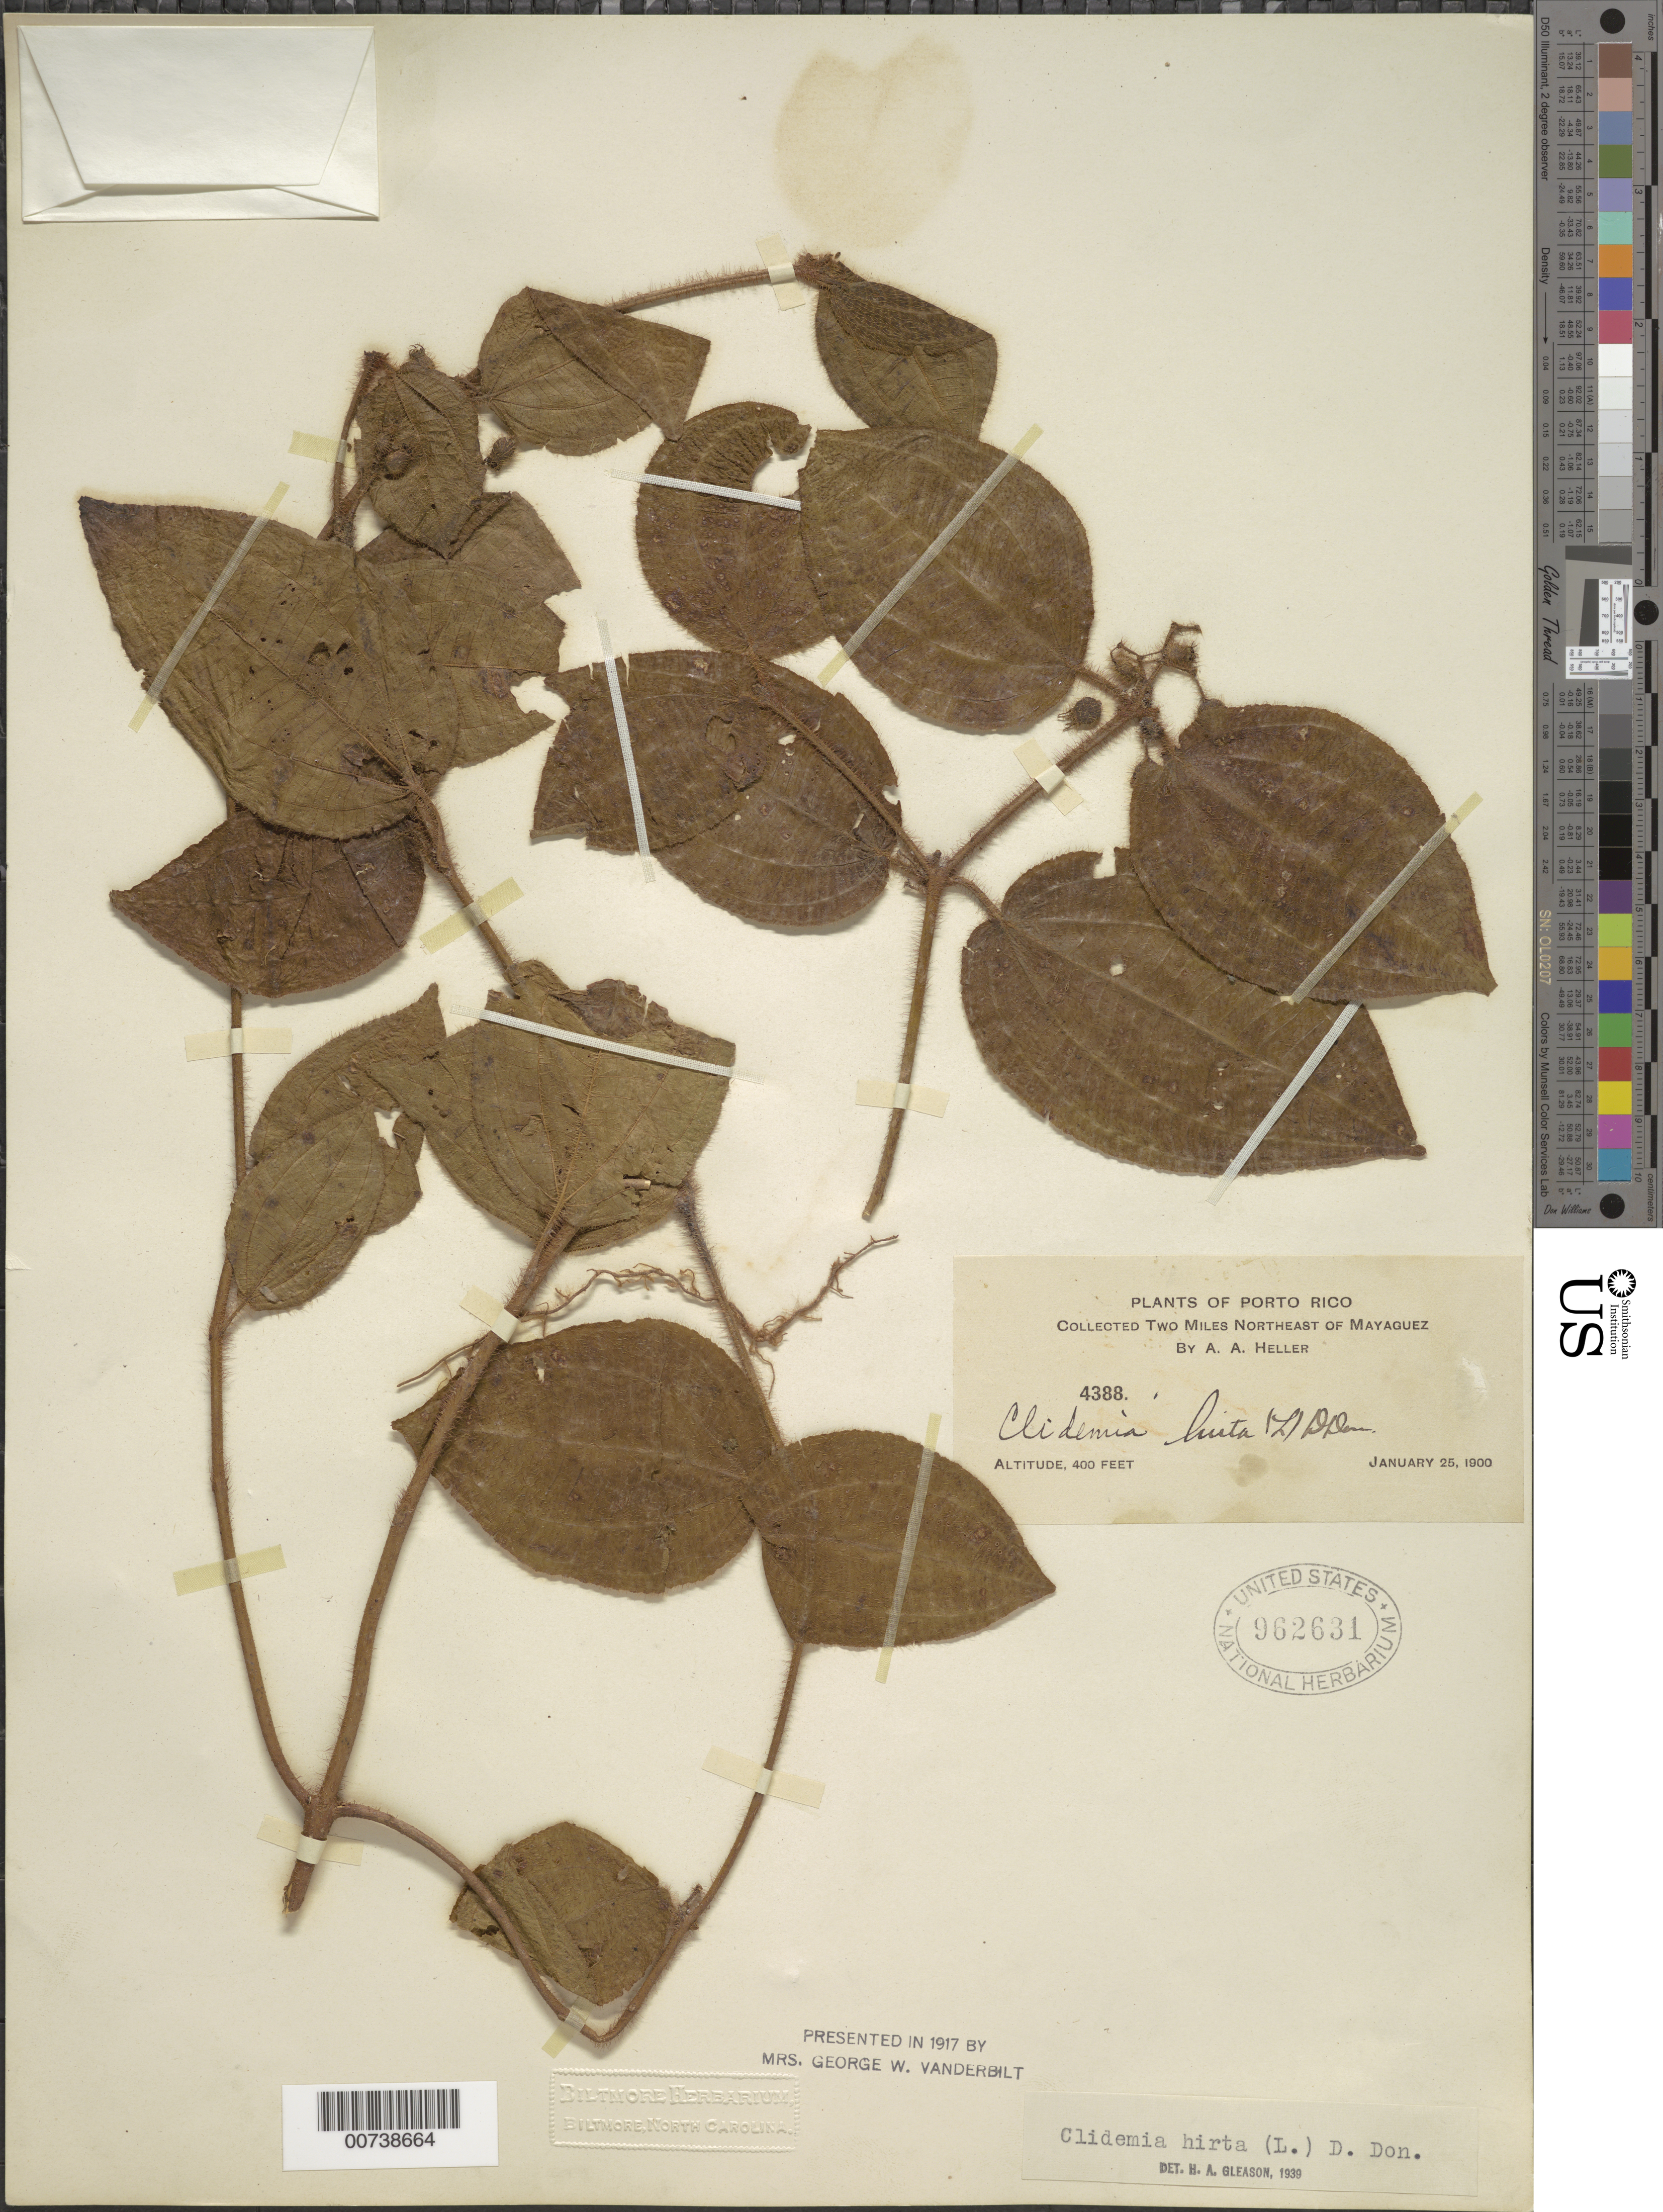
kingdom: Plantae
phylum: Tracheophyta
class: Magnoliopsida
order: Myrtales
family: Melastomataceae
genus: Clidemia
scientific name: Clidemia hirta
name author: (L.) D. Don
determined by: Gleason, H. A.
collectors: A. A. Heller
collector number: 4388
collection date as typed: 25 Jan 1900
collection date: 1900-01-25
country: Puerto Rico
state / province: Mayagüez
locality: Two miles northeast of Mayaguez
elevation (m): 122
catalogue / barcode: US 962631